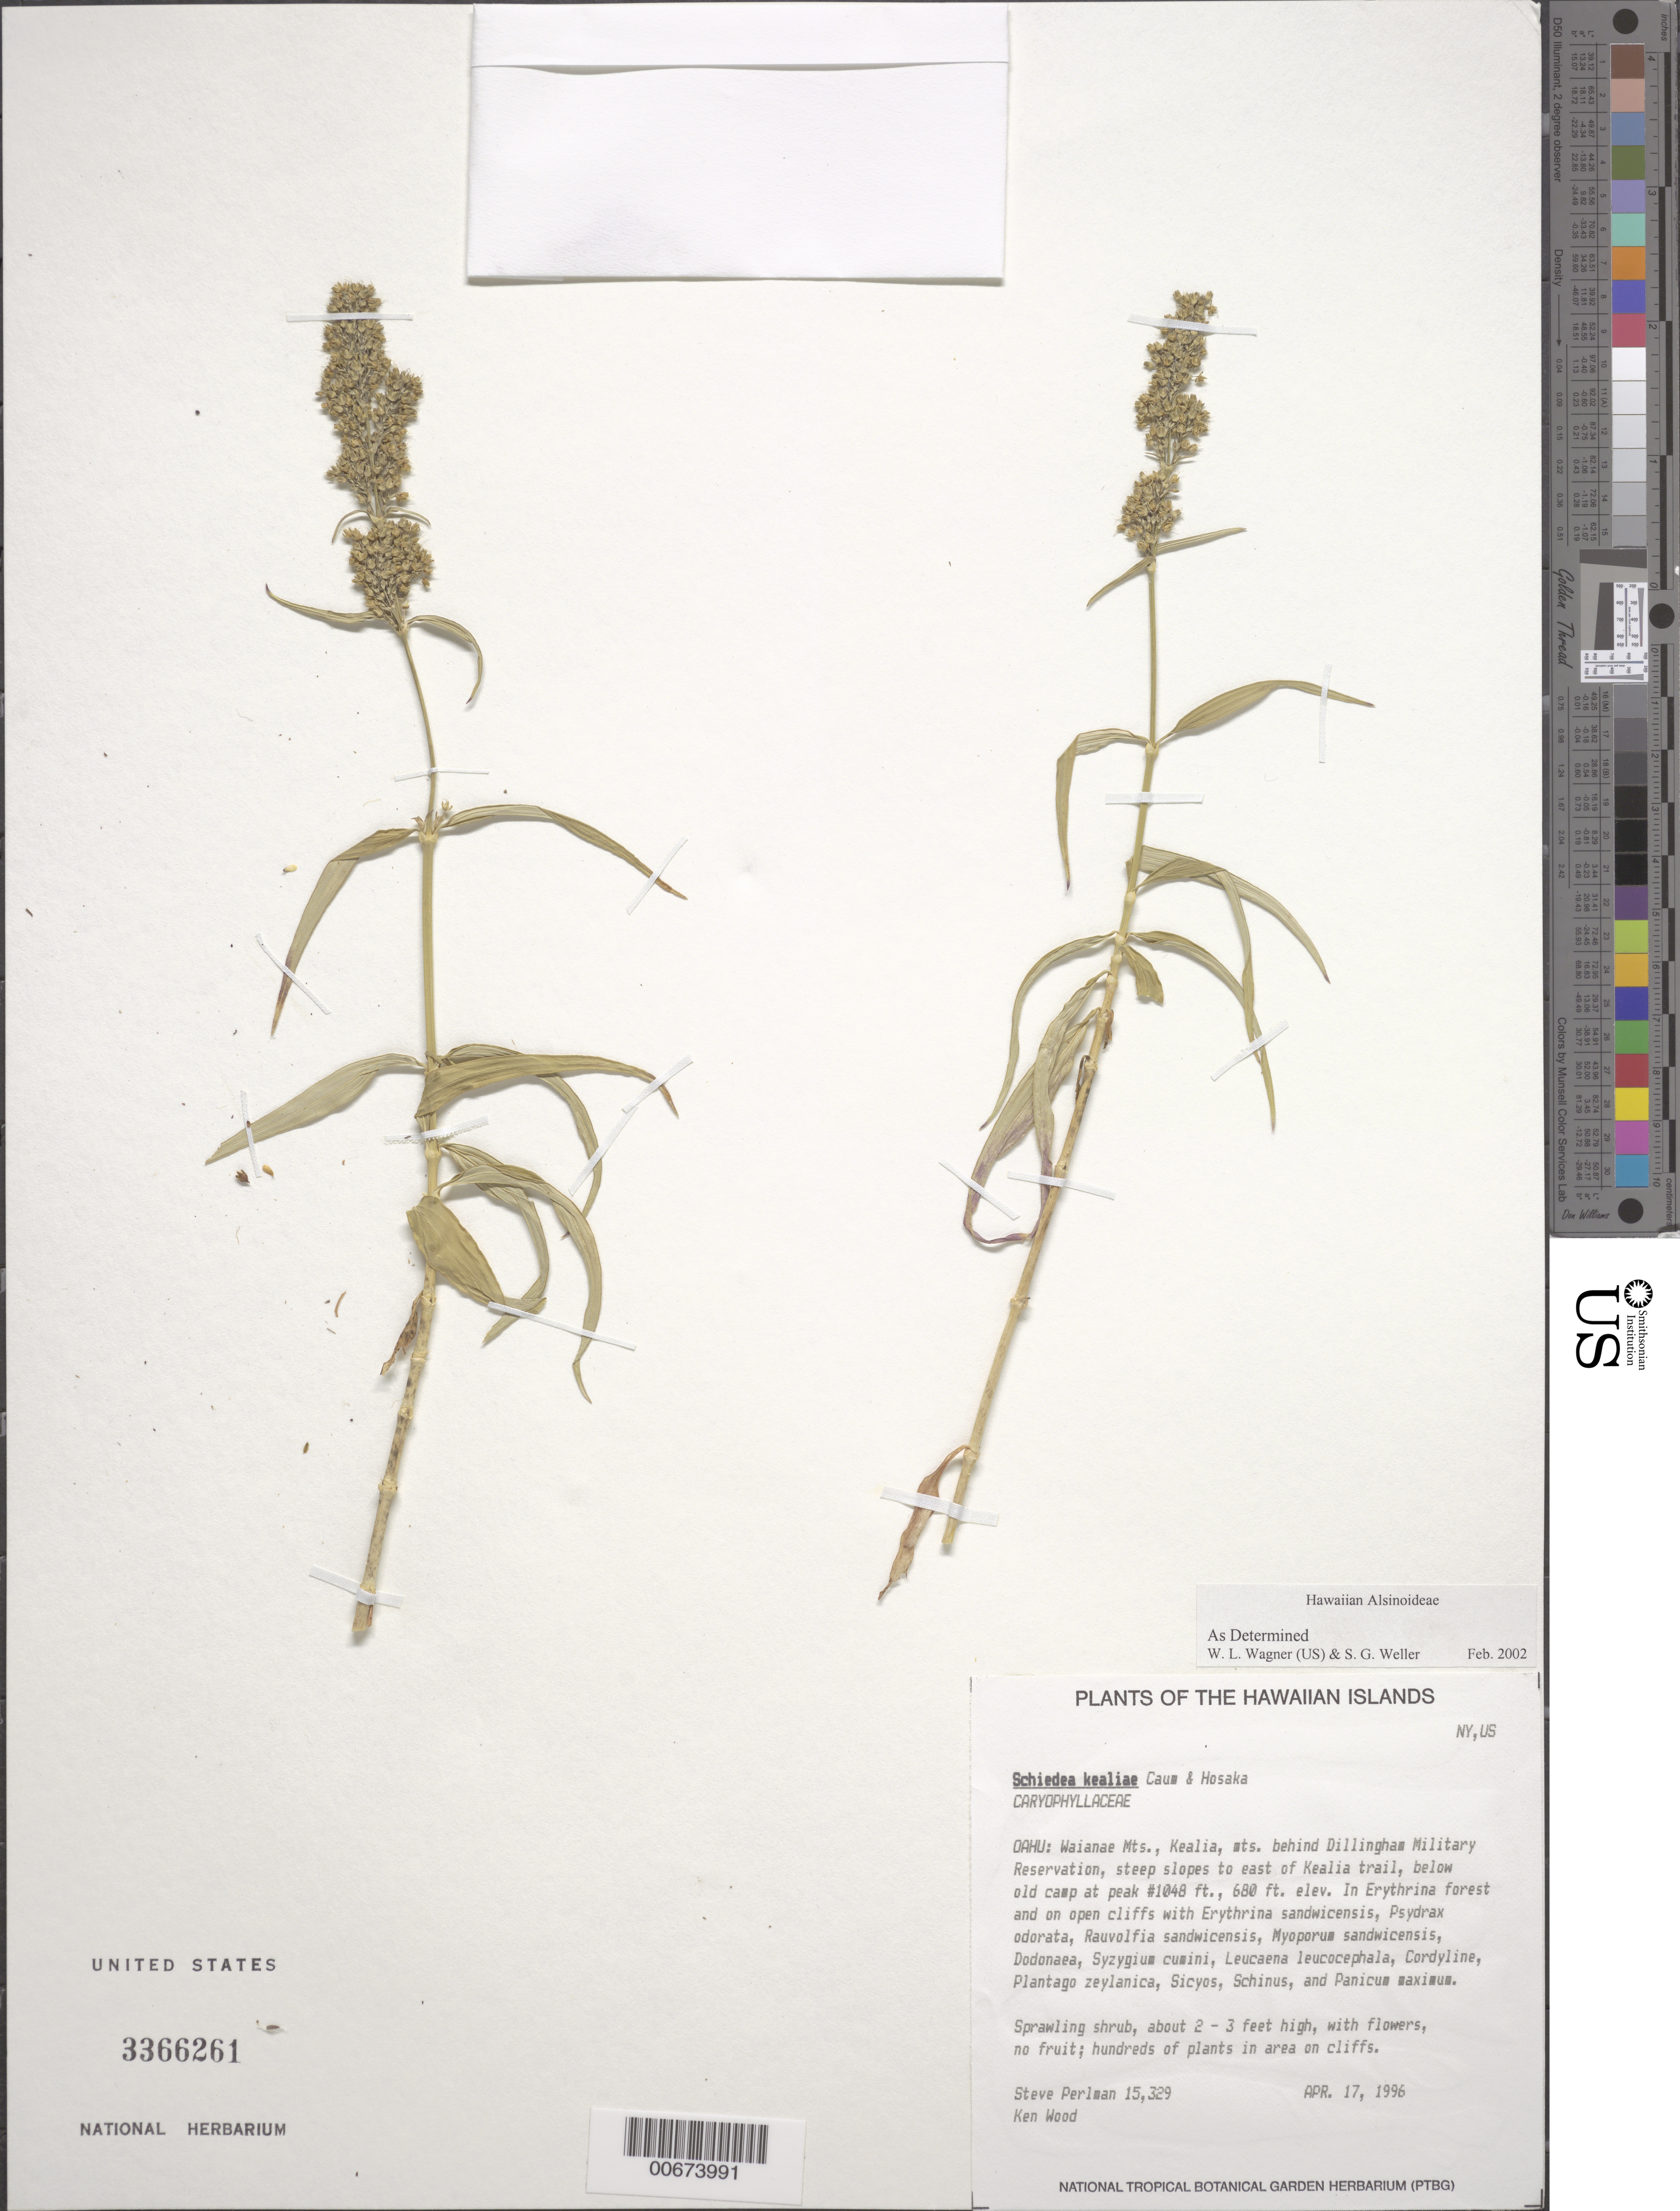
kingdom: Plantae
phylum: Tracheophyta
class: Magnoliopsida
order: Caryophyllales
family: Caryophyllaceae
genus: Schiedea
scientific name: Schiedea kealiae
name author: Caum & Hosaka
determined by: Wagner, W. L.; Weller, Stephen G.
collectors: S. P. Perlman & K. Wood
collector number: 15329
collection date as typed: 17 Apr 1996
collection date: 1996-04-17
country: United States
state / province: Hawaii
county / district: Honolulu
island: Oahu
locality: Waianae Mts., Kealia, mts. behind Dillingham Military Reservation, steep slopes to E of Kealia trail, below old camp at peak #10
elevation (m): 207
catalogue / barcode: US 3366261